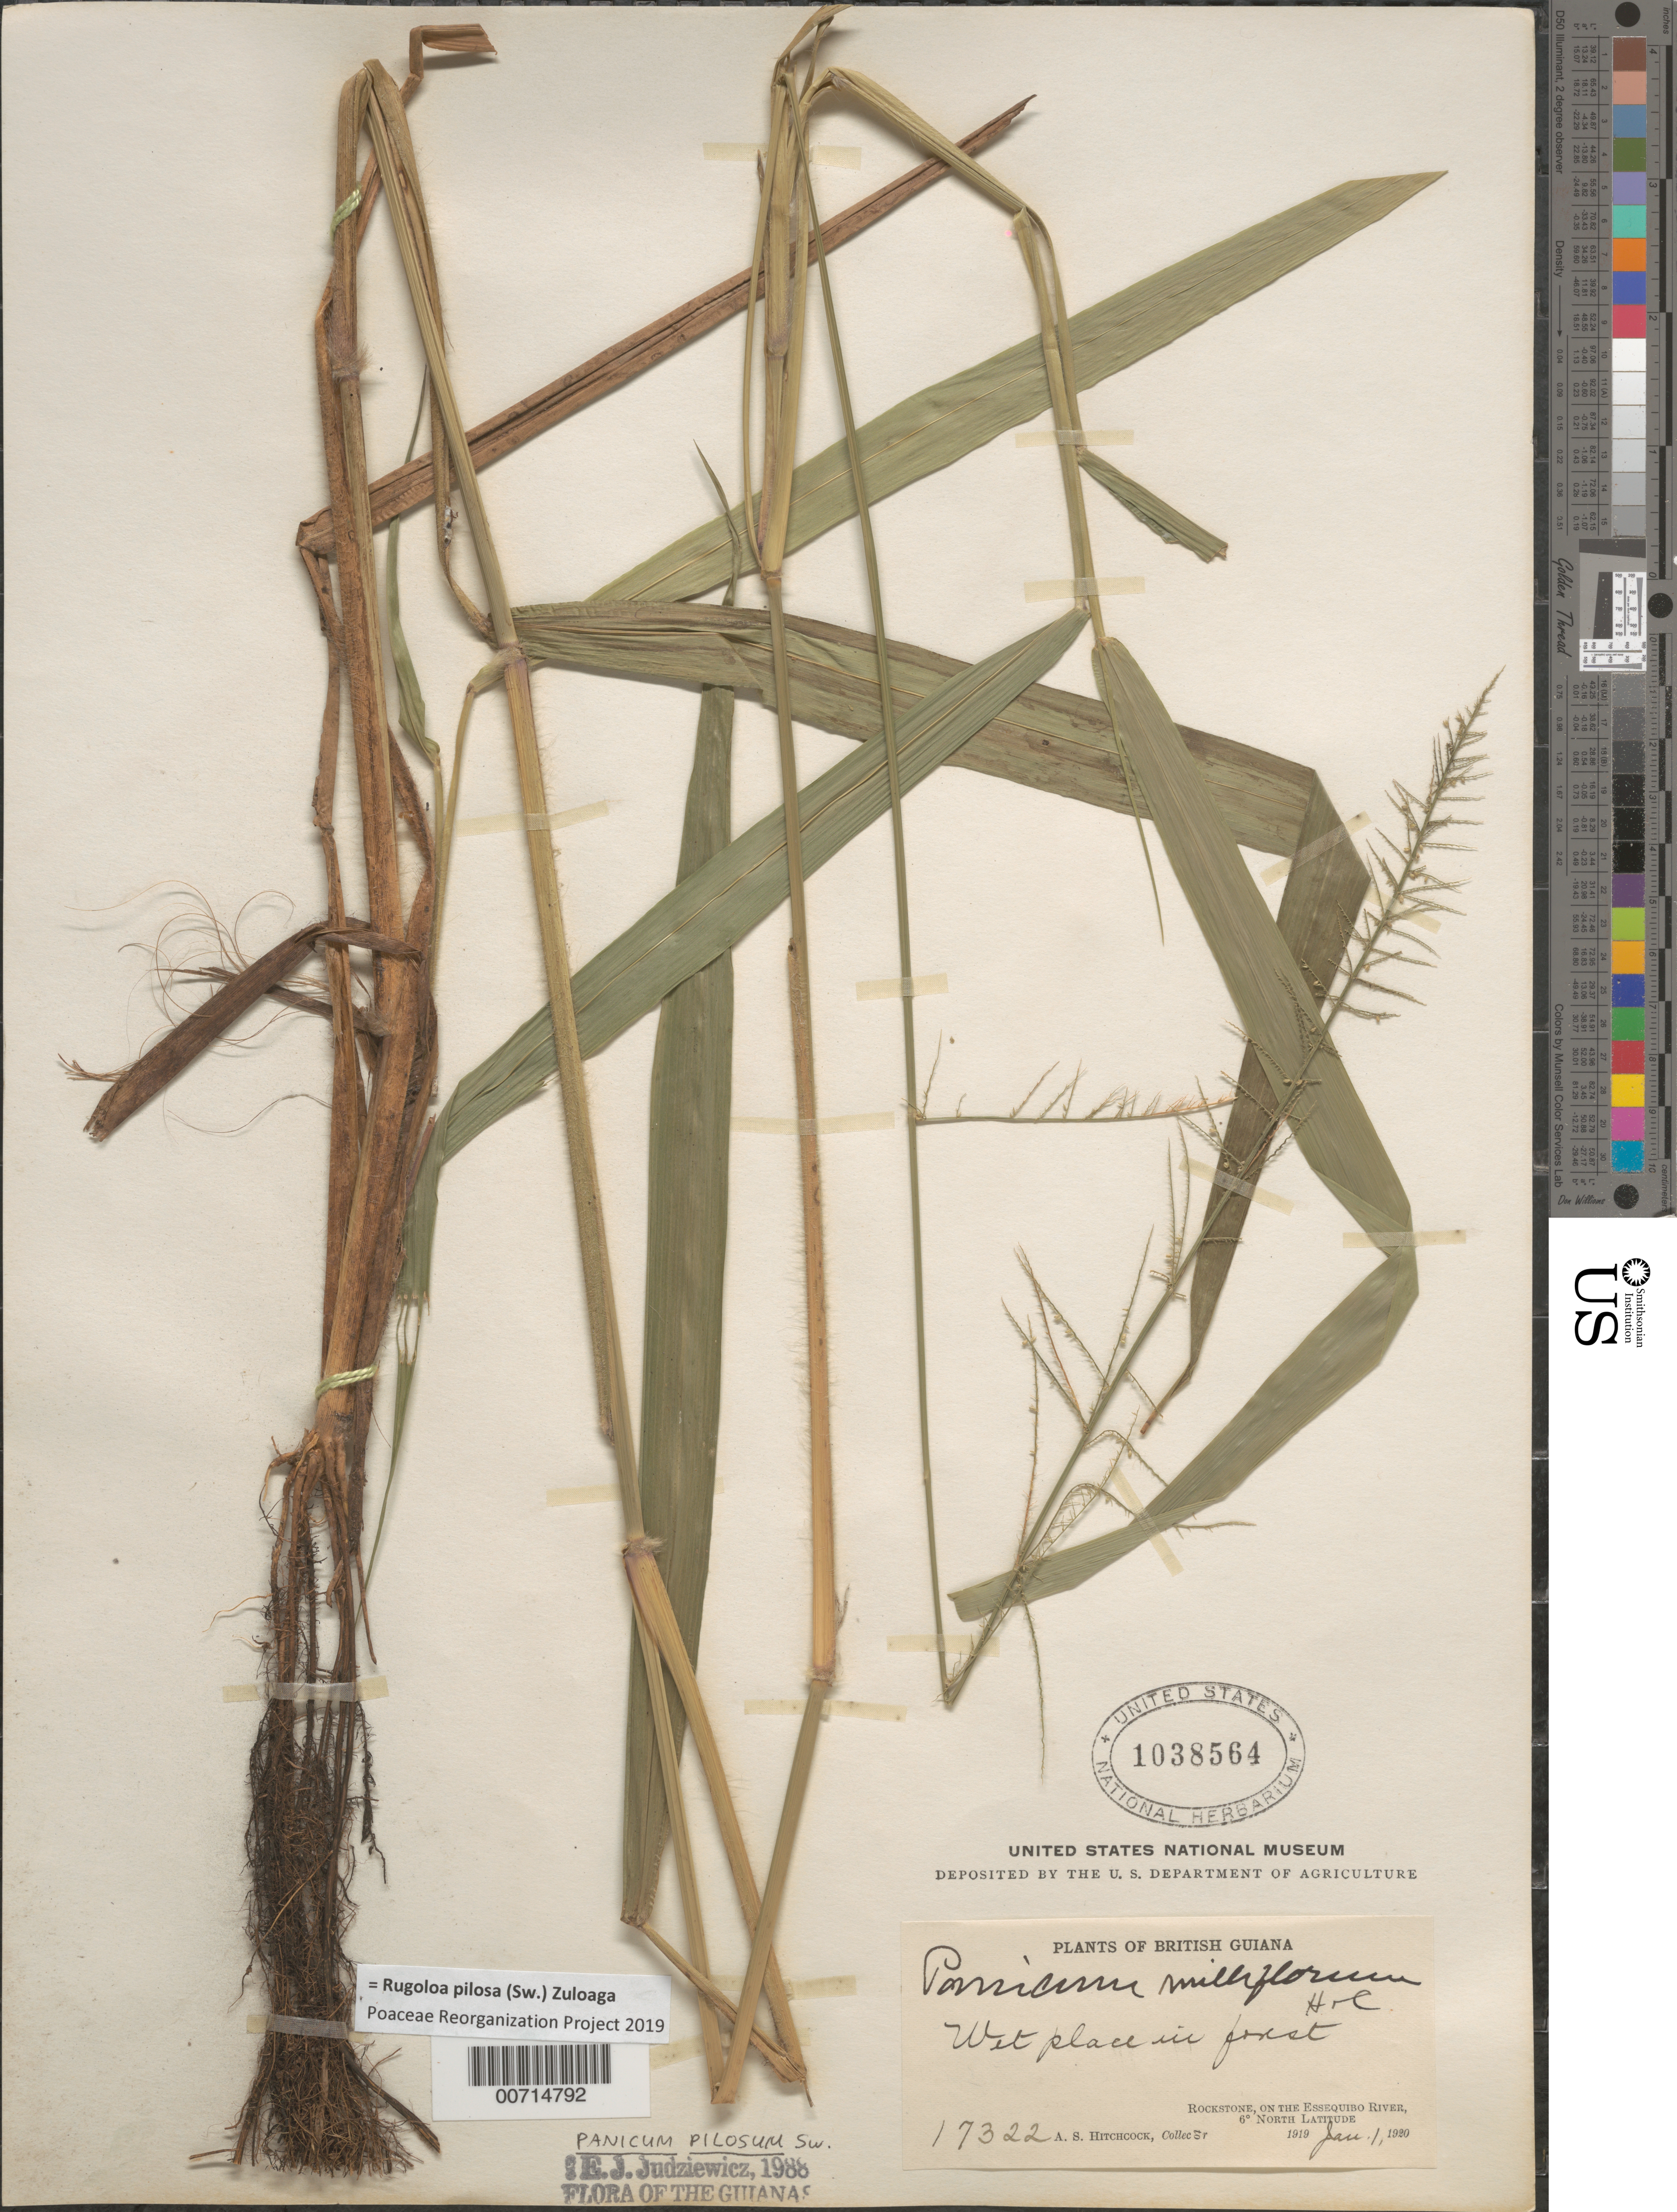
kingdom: Plantae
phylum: Tracheophyta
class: Liliopsida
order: Poales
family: Poaceae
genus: Panicum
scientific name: Panicum pilosum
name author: Sw.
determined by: Judziewicz, E. J.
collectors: A. S. Hitchcock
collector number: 17322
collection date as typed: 31-Dec-19 to 1-Jan-20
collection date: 1919-12-31/1920-01-01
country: Guyana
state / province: U. Demerara-Berbice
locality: Rockstone, on the Essequibo River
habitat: Wet place in forest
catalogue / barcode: US 1038564